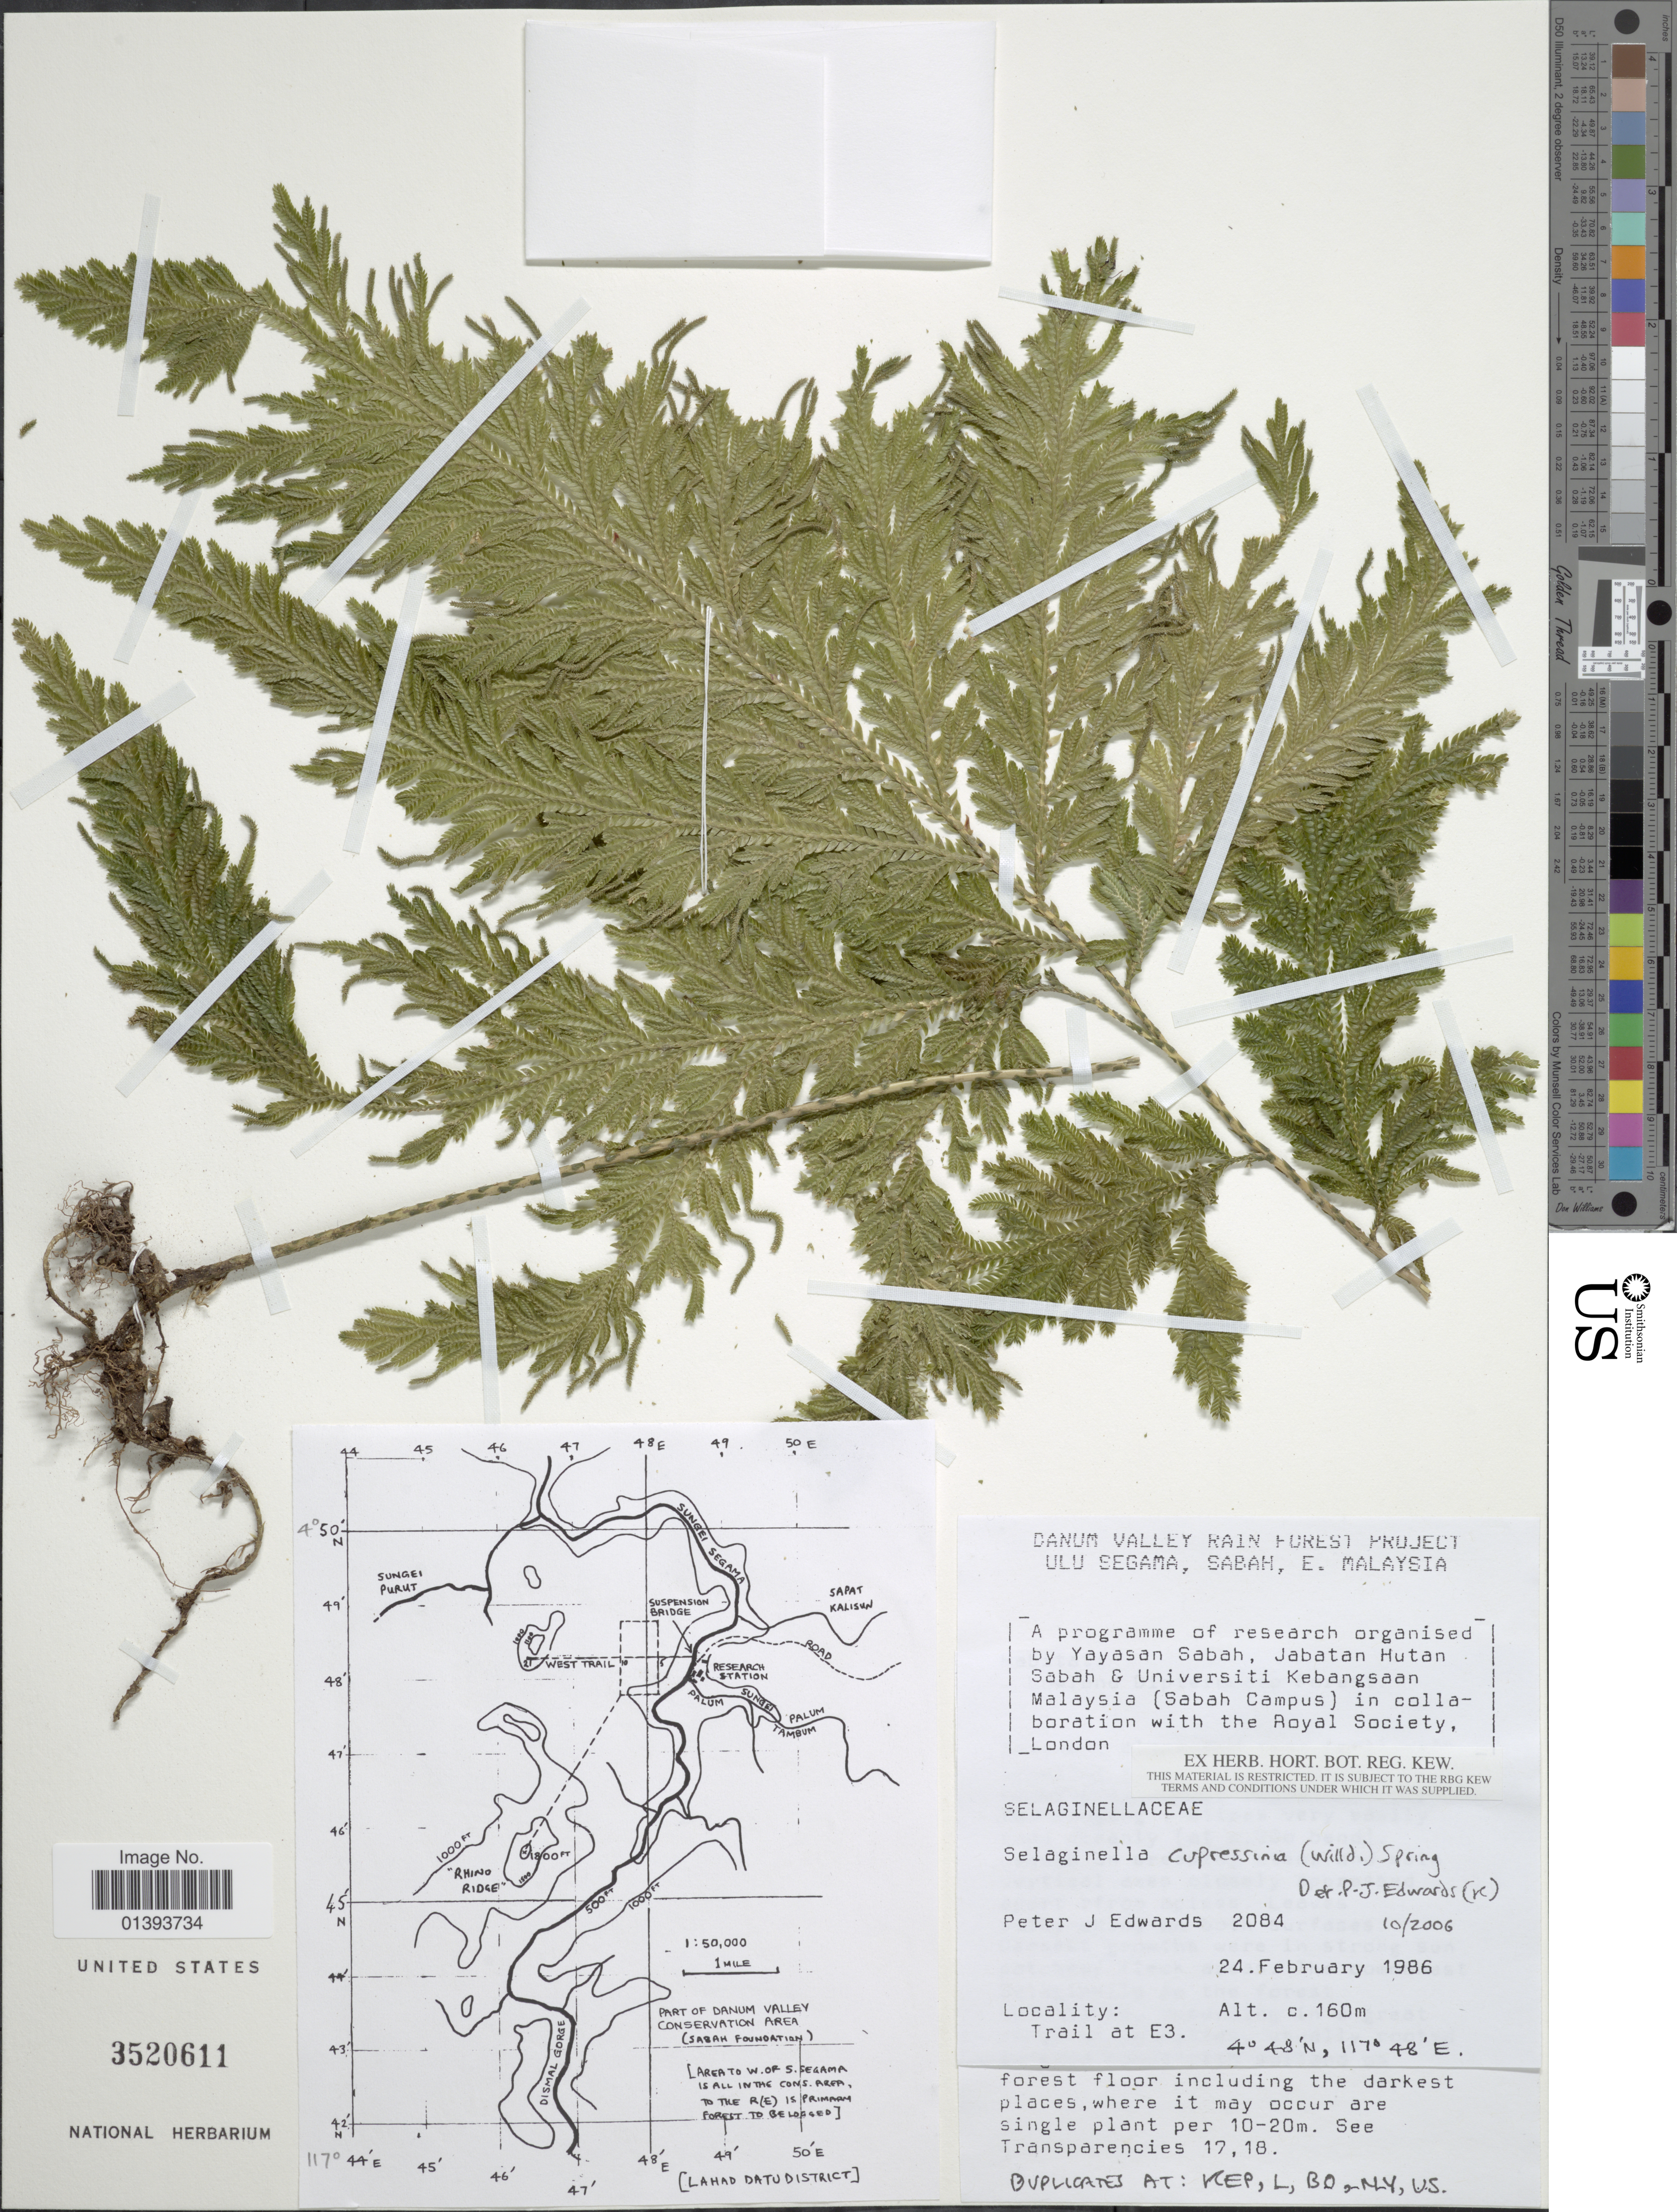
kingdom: Plantae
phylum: Tracheophyta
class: Lycopodiopsida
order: Selaginellales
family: Selaginellaceae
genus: Selaginella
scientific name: Selaginella cupressina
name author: (Willd.) Spring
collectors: P. Edwards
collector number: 2084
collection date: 1986-02-24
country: Malaysia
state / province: Sabah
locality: Danum valley rain forest, Ulu Segama, Sabah, E. Malaysia, Trail at E3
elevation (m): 160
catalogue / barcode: US 3520611